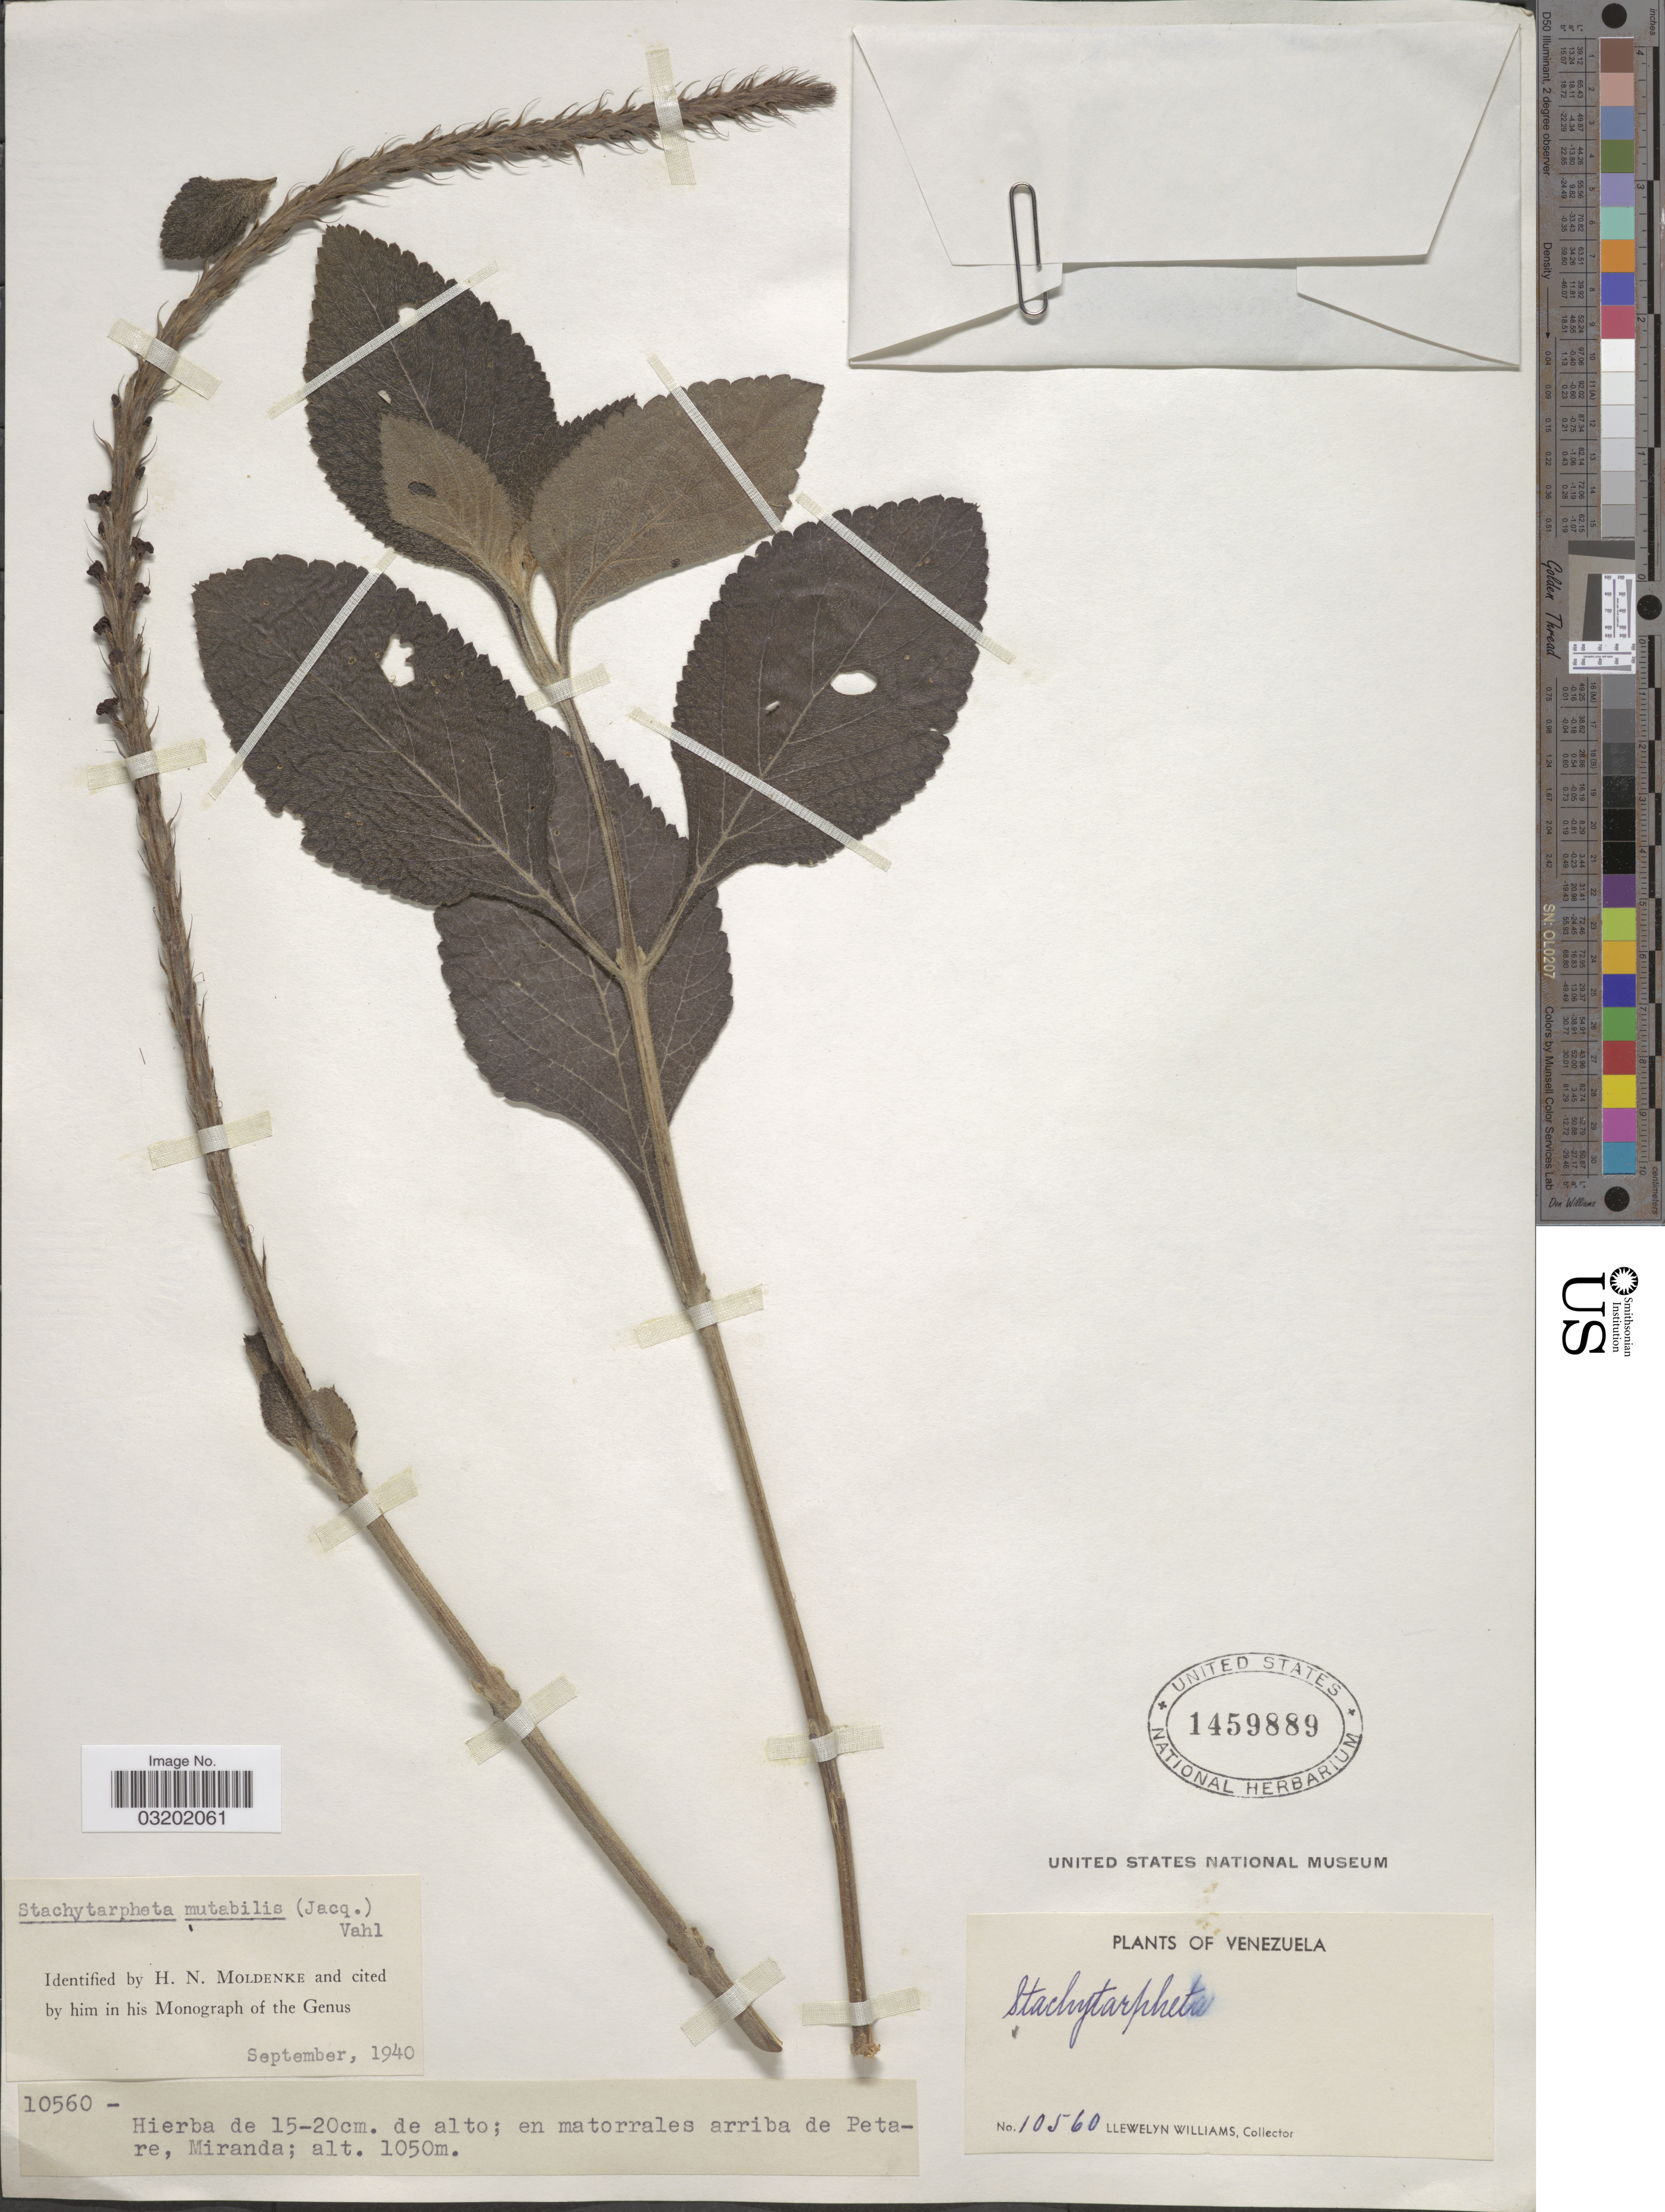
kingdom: Plantae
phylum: Tracheophyta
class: Magnoliopsida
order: Lamiales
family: Verbenaceae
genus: Stachytarpheta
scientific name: Stachytarpheta mutabilis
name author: (Jacq.) Vahl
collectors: Ll. Williams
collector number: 10560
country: Venezuela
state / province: Miranda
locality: Arriba de Petare.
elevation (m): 1050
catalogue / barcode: US 1459889